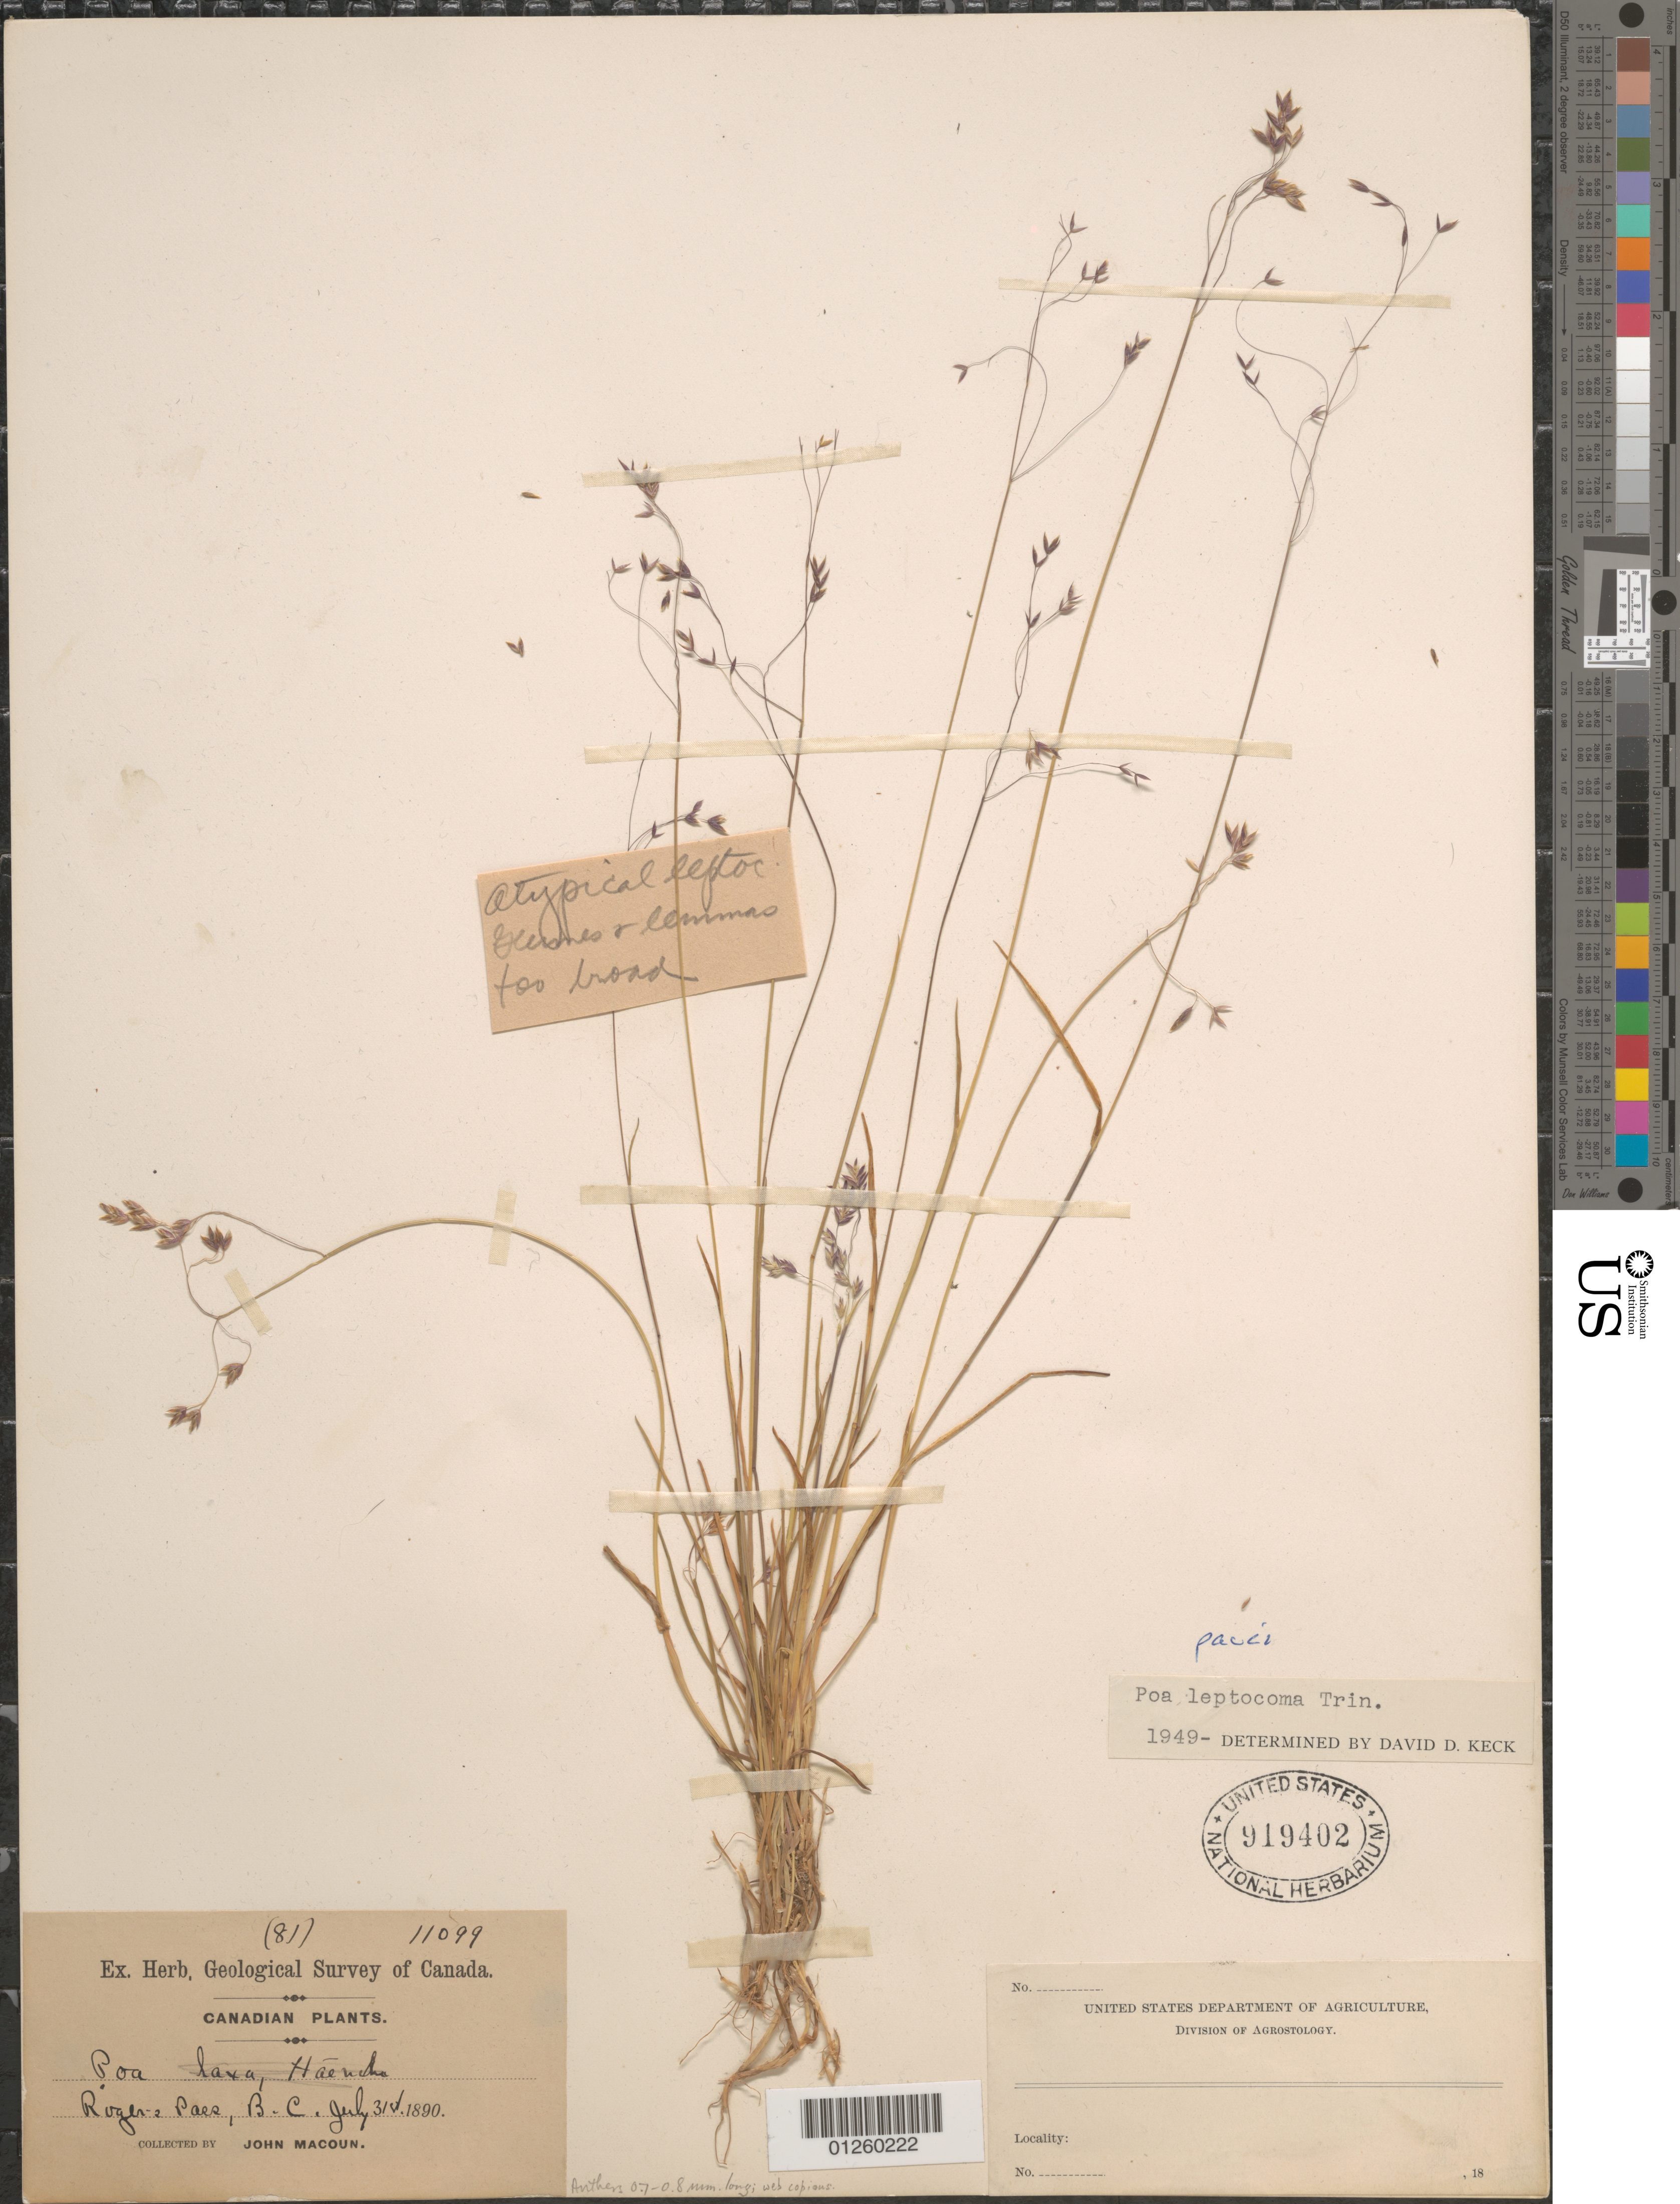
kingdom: Plantae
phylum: Tracheophyta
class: Liliopsida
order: Poales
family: Poaceae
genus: Poa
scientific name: Poa paucispicula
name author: Scribn. & Merr.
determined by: Soreng, Robert J., Research Associate (BOT), Smithsonian Institution - National Museum of Natural History (UNITED STATES)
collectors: J. Macoun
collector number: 11099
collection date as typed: July 31, 1890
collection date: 1890-07-31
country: Canada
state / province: British Columbia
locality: (81)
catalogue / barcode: US 919402